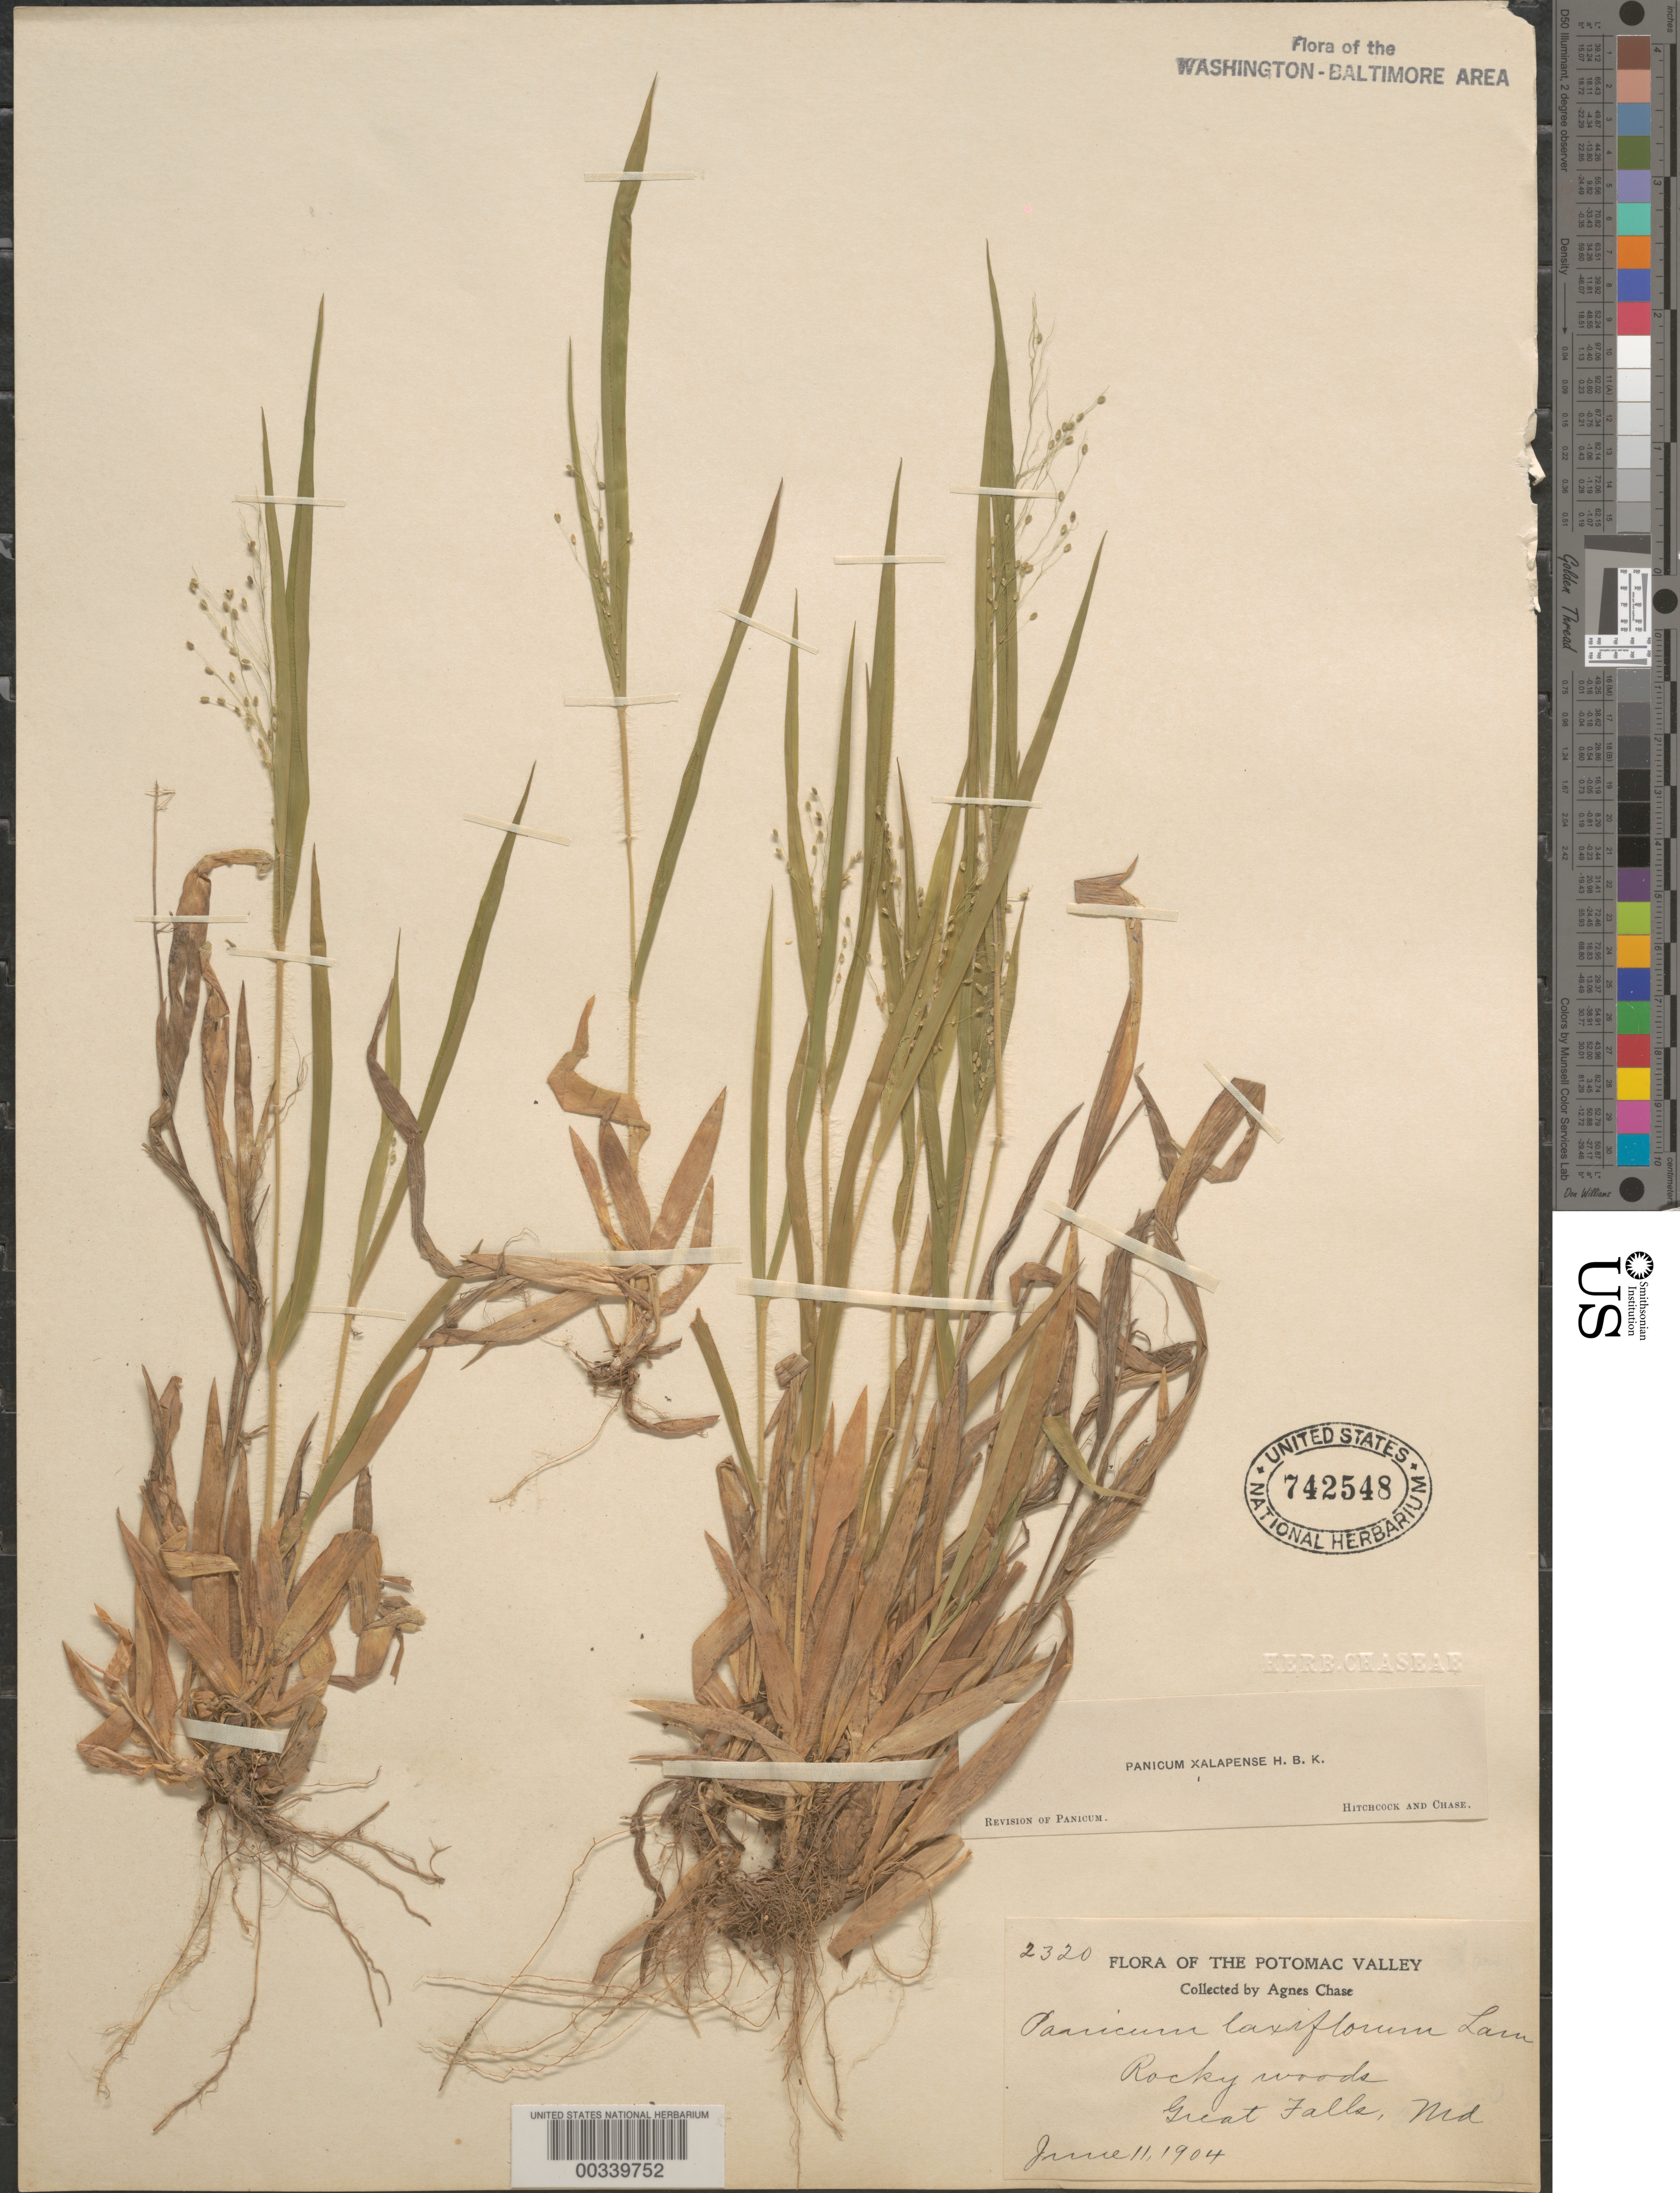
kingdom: Plantae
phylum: Tracheophyta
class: Liliopsida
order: Poales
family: Poaceae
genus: Dichanthelium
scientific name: Dichanthelium laxiflorum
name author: (Lam.) Gould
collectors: A. Chase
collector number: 2320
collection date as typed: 11 Jun 1904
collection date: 1904-06-11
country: United States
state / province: Maryland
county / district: Montgomery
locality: Great Falls C. & O. Canal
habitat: Rocky woods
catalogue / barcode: US 742548